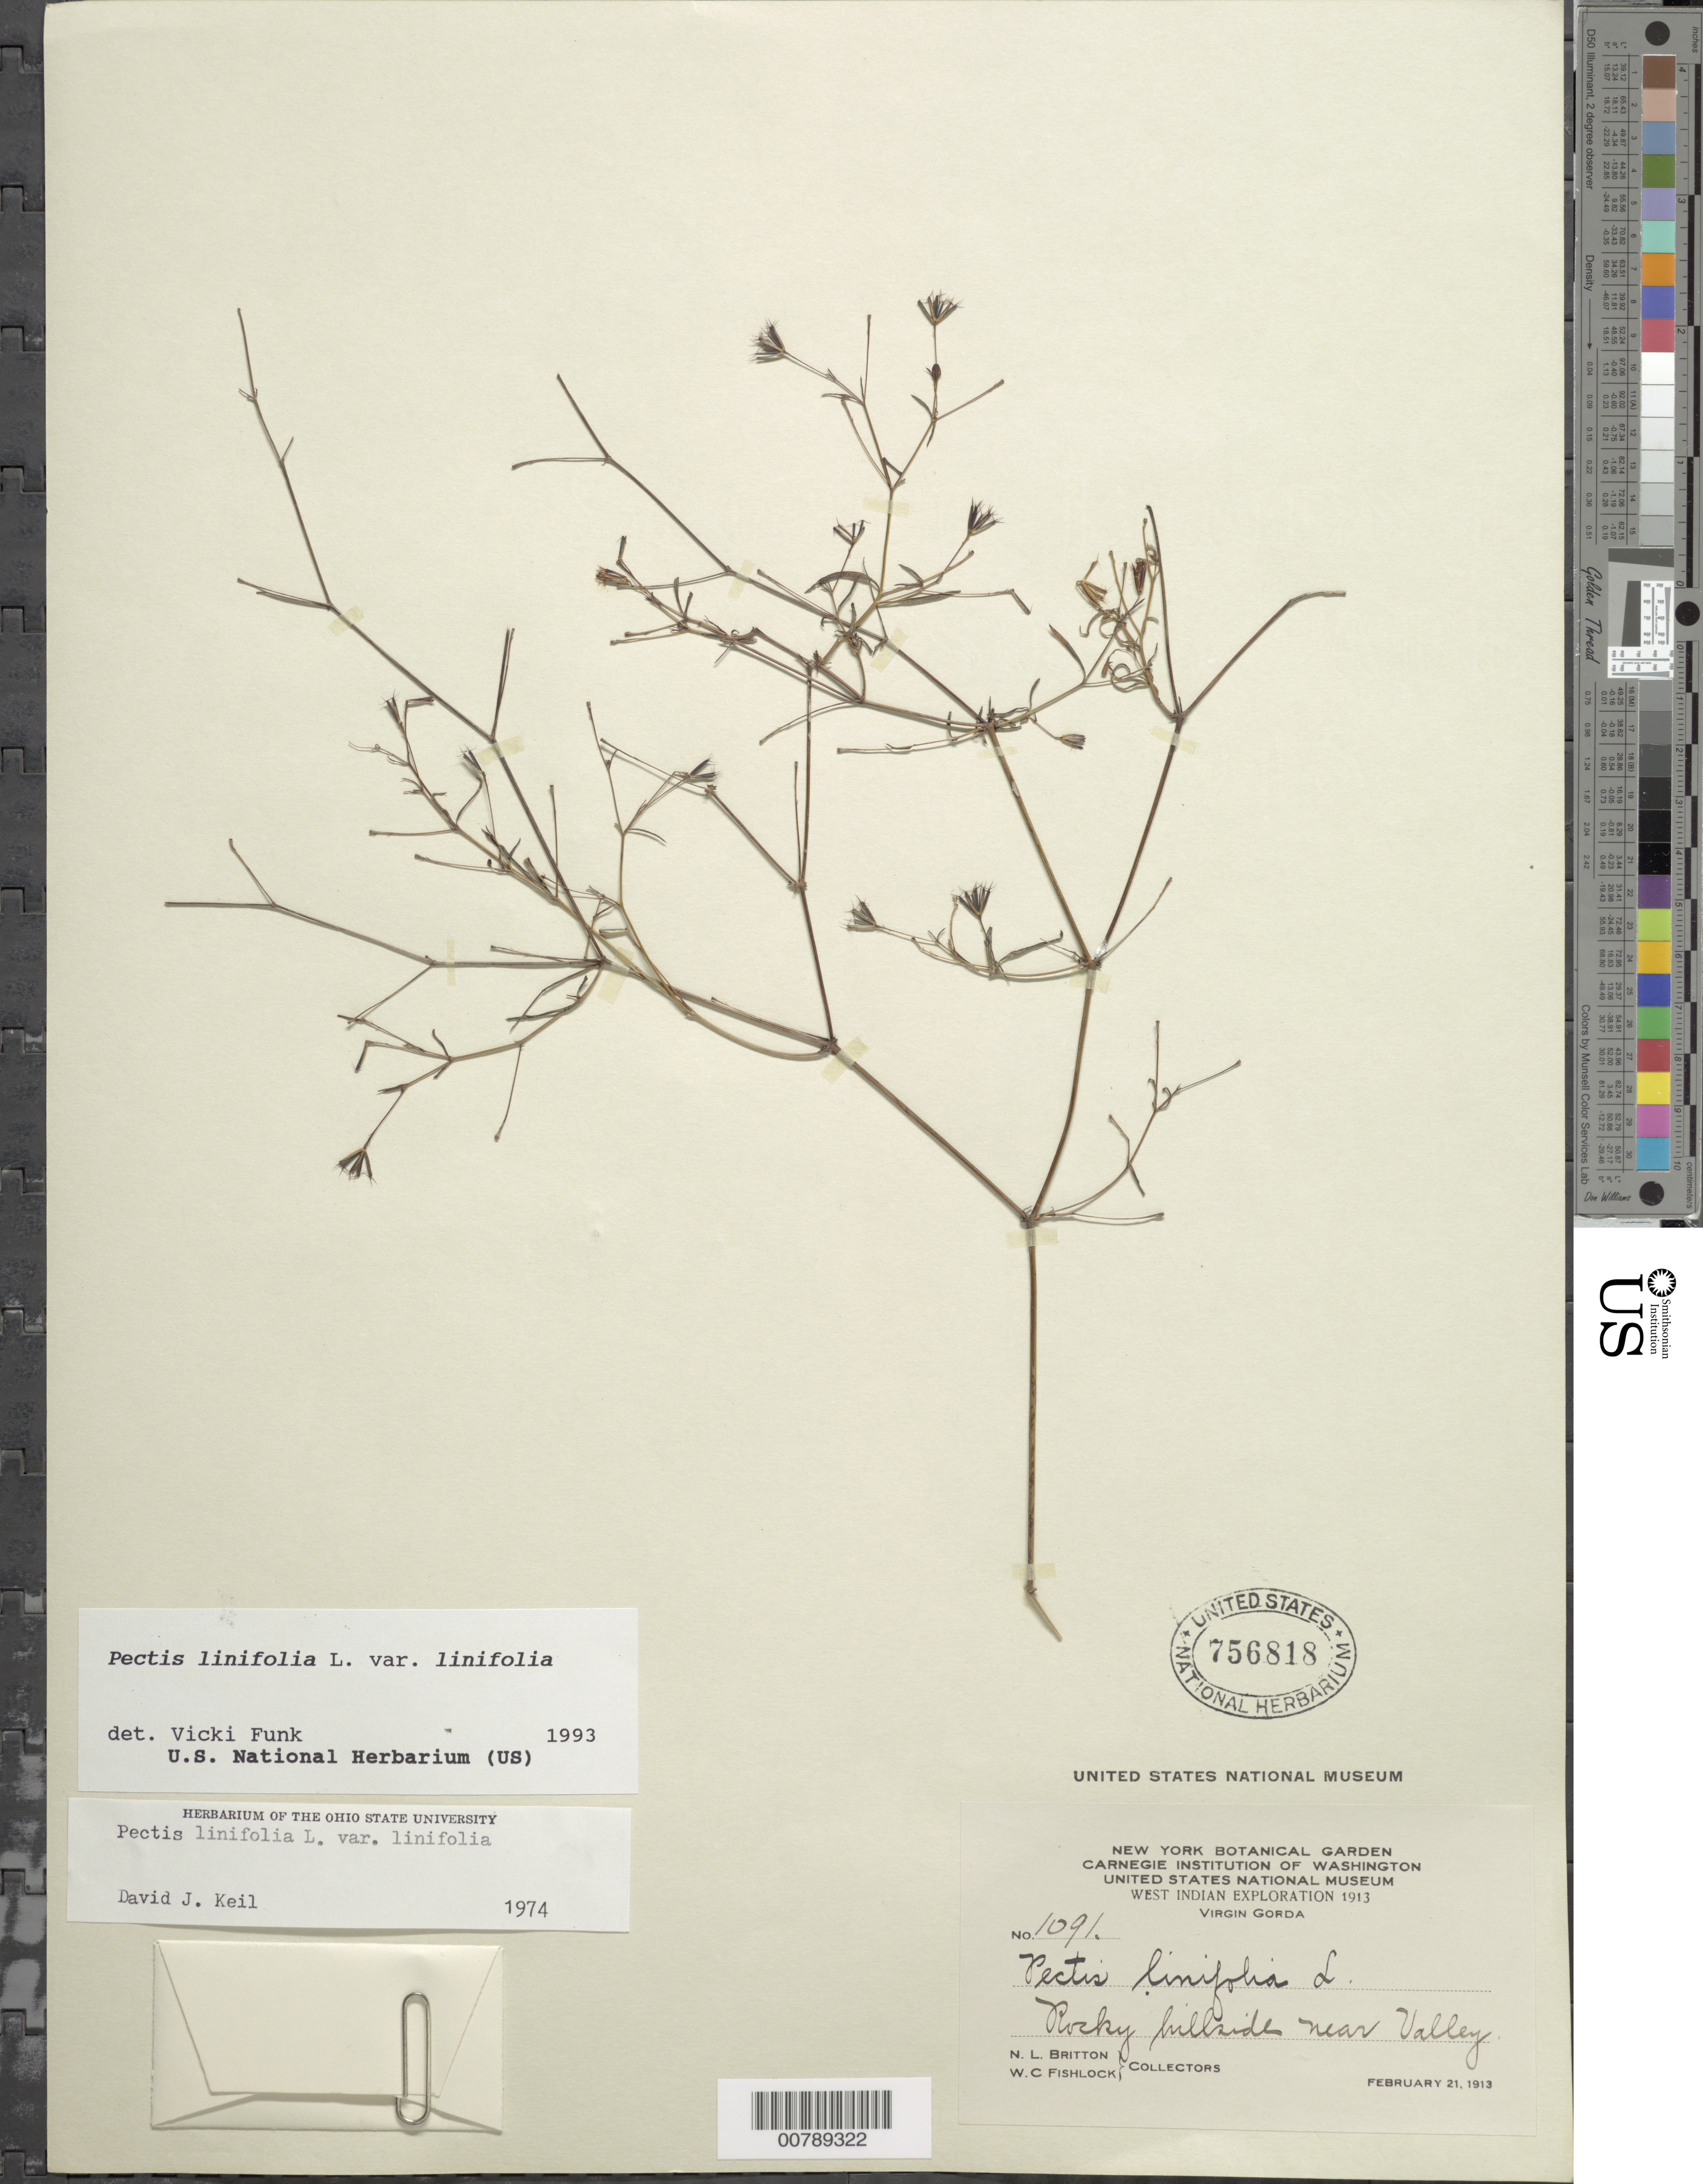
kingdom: Plantae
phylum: Tracheophyta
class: Magnoliopsida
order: Asterales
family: Asteraceae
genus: Pectis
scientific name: Pectis linifolia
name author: L.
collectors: N. Britton & W. Fishlock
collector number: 1091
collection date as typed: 21 Feb 1913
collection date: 1913-02-21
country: British Virgin Islands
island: Virgin Gorda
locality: Rocky hillside near Valley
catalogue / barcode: US 756818